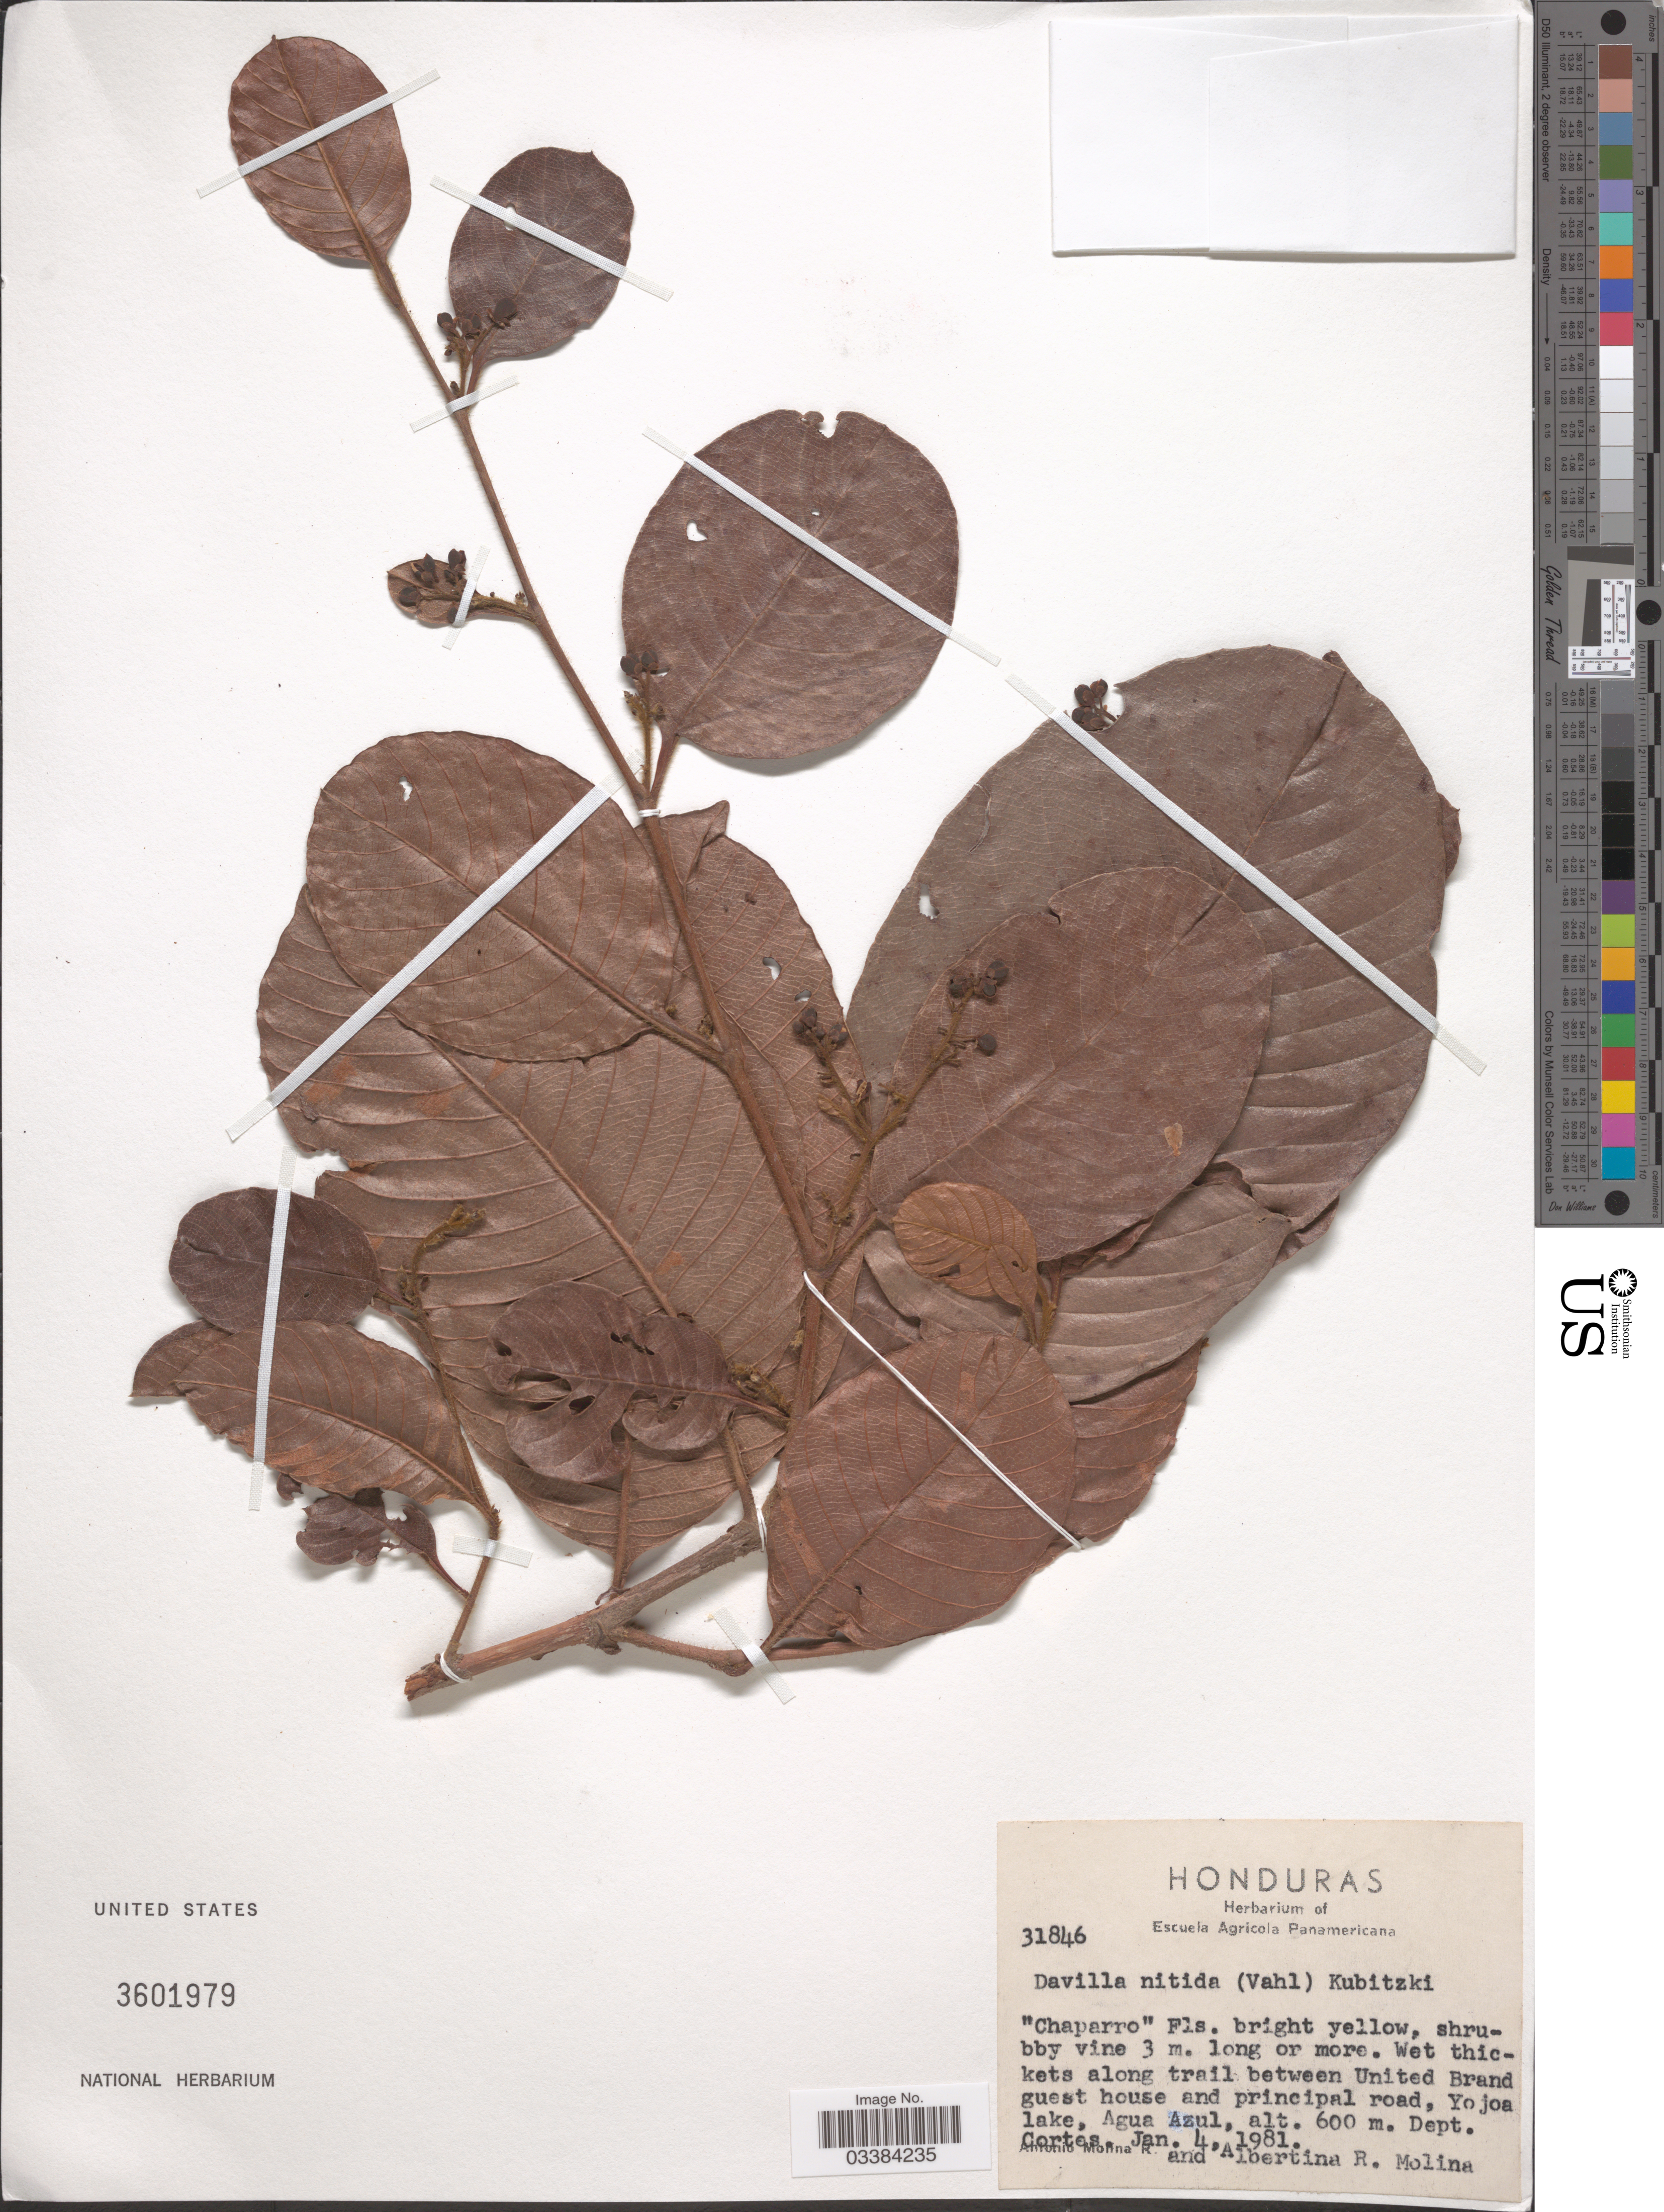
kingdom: Plantae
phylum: Tracheophyta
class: Magnoliopsida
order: Dilleniales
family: Dilleniaceae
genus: Davilla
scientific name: Davilla nitida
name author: (Vahl) Kubitzki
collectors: A. Molina R. & A. R. Molina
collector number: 31846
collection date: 1981-01-04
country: Honduras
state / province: Cortés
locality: Wet thickets along trail between United Brand guest house and principal road, Yojoa lake. Agua Azul, Dept. Cortes.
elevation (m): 600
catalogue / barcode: US 3601979